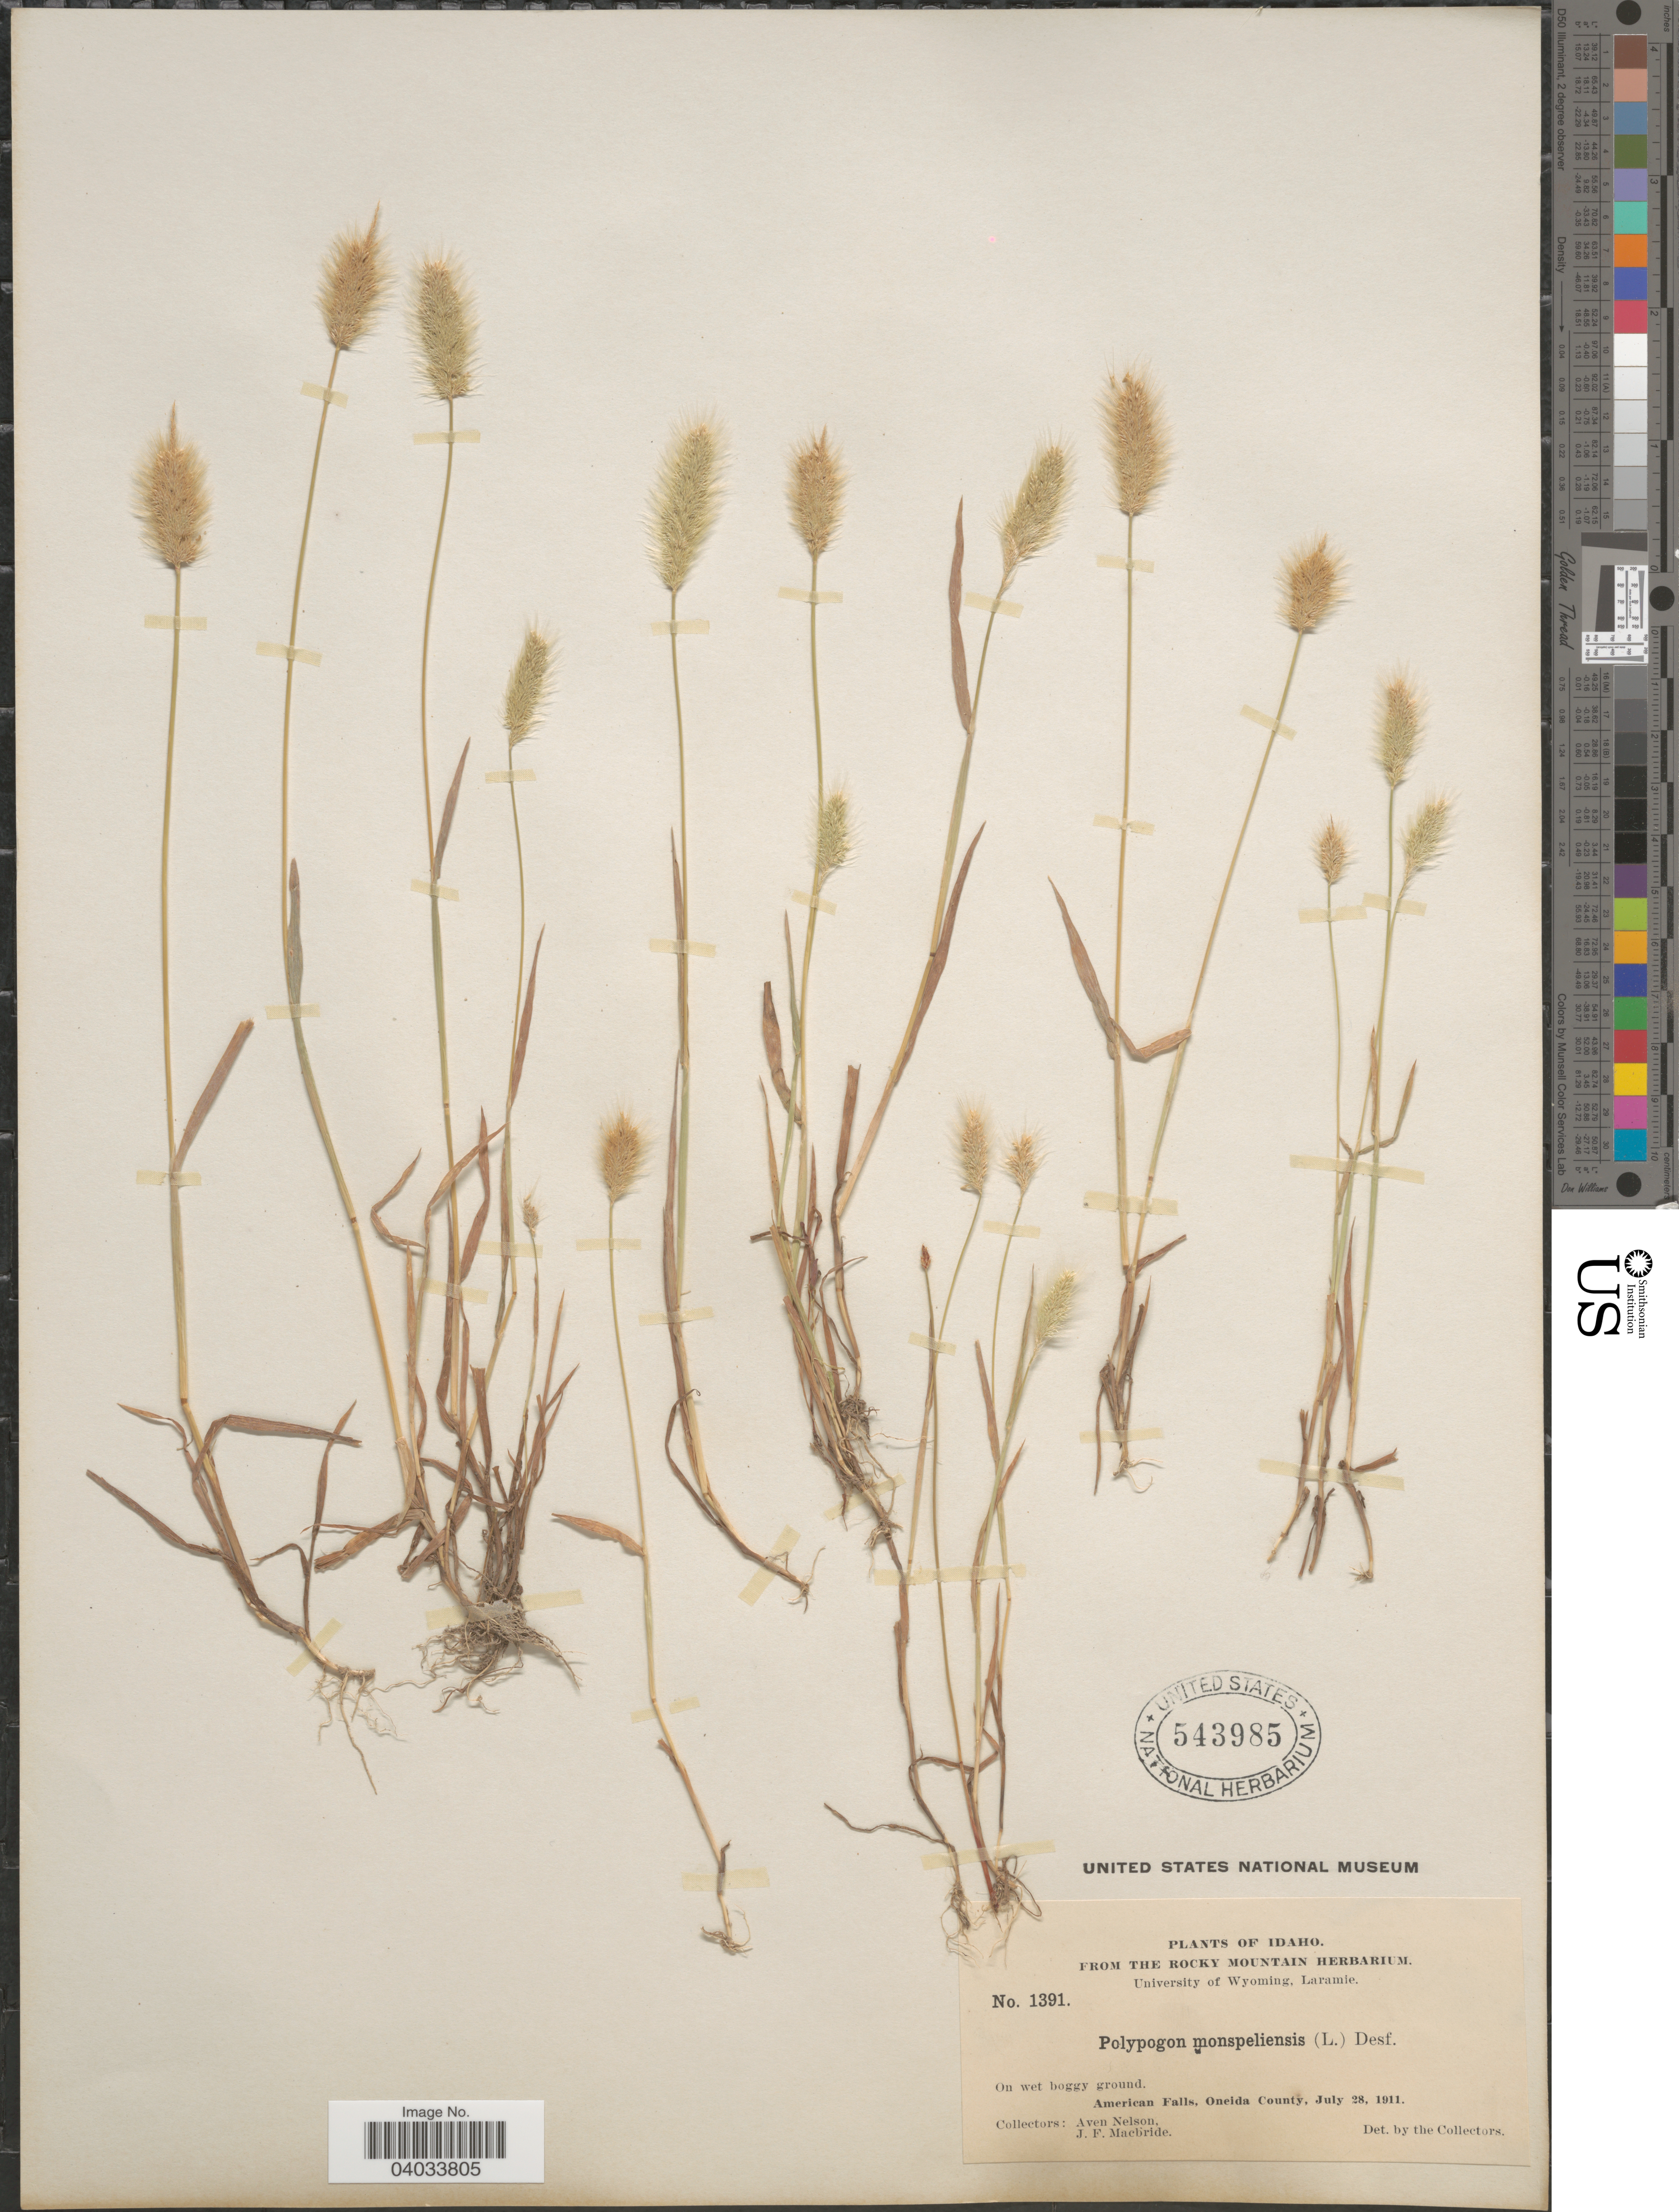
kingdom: Plantae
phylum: Tracheophyta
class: Liliopsida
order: Poales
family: Poaceae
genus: Polypogon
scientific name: Polypogon monspeliensis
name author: (L.) Desf.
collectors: A. Nelson & J. F. Macbride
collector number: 1391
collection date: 1911-07-28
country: United States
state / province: Idaho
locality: American Falls, Oneida County.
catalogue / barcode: US 543985